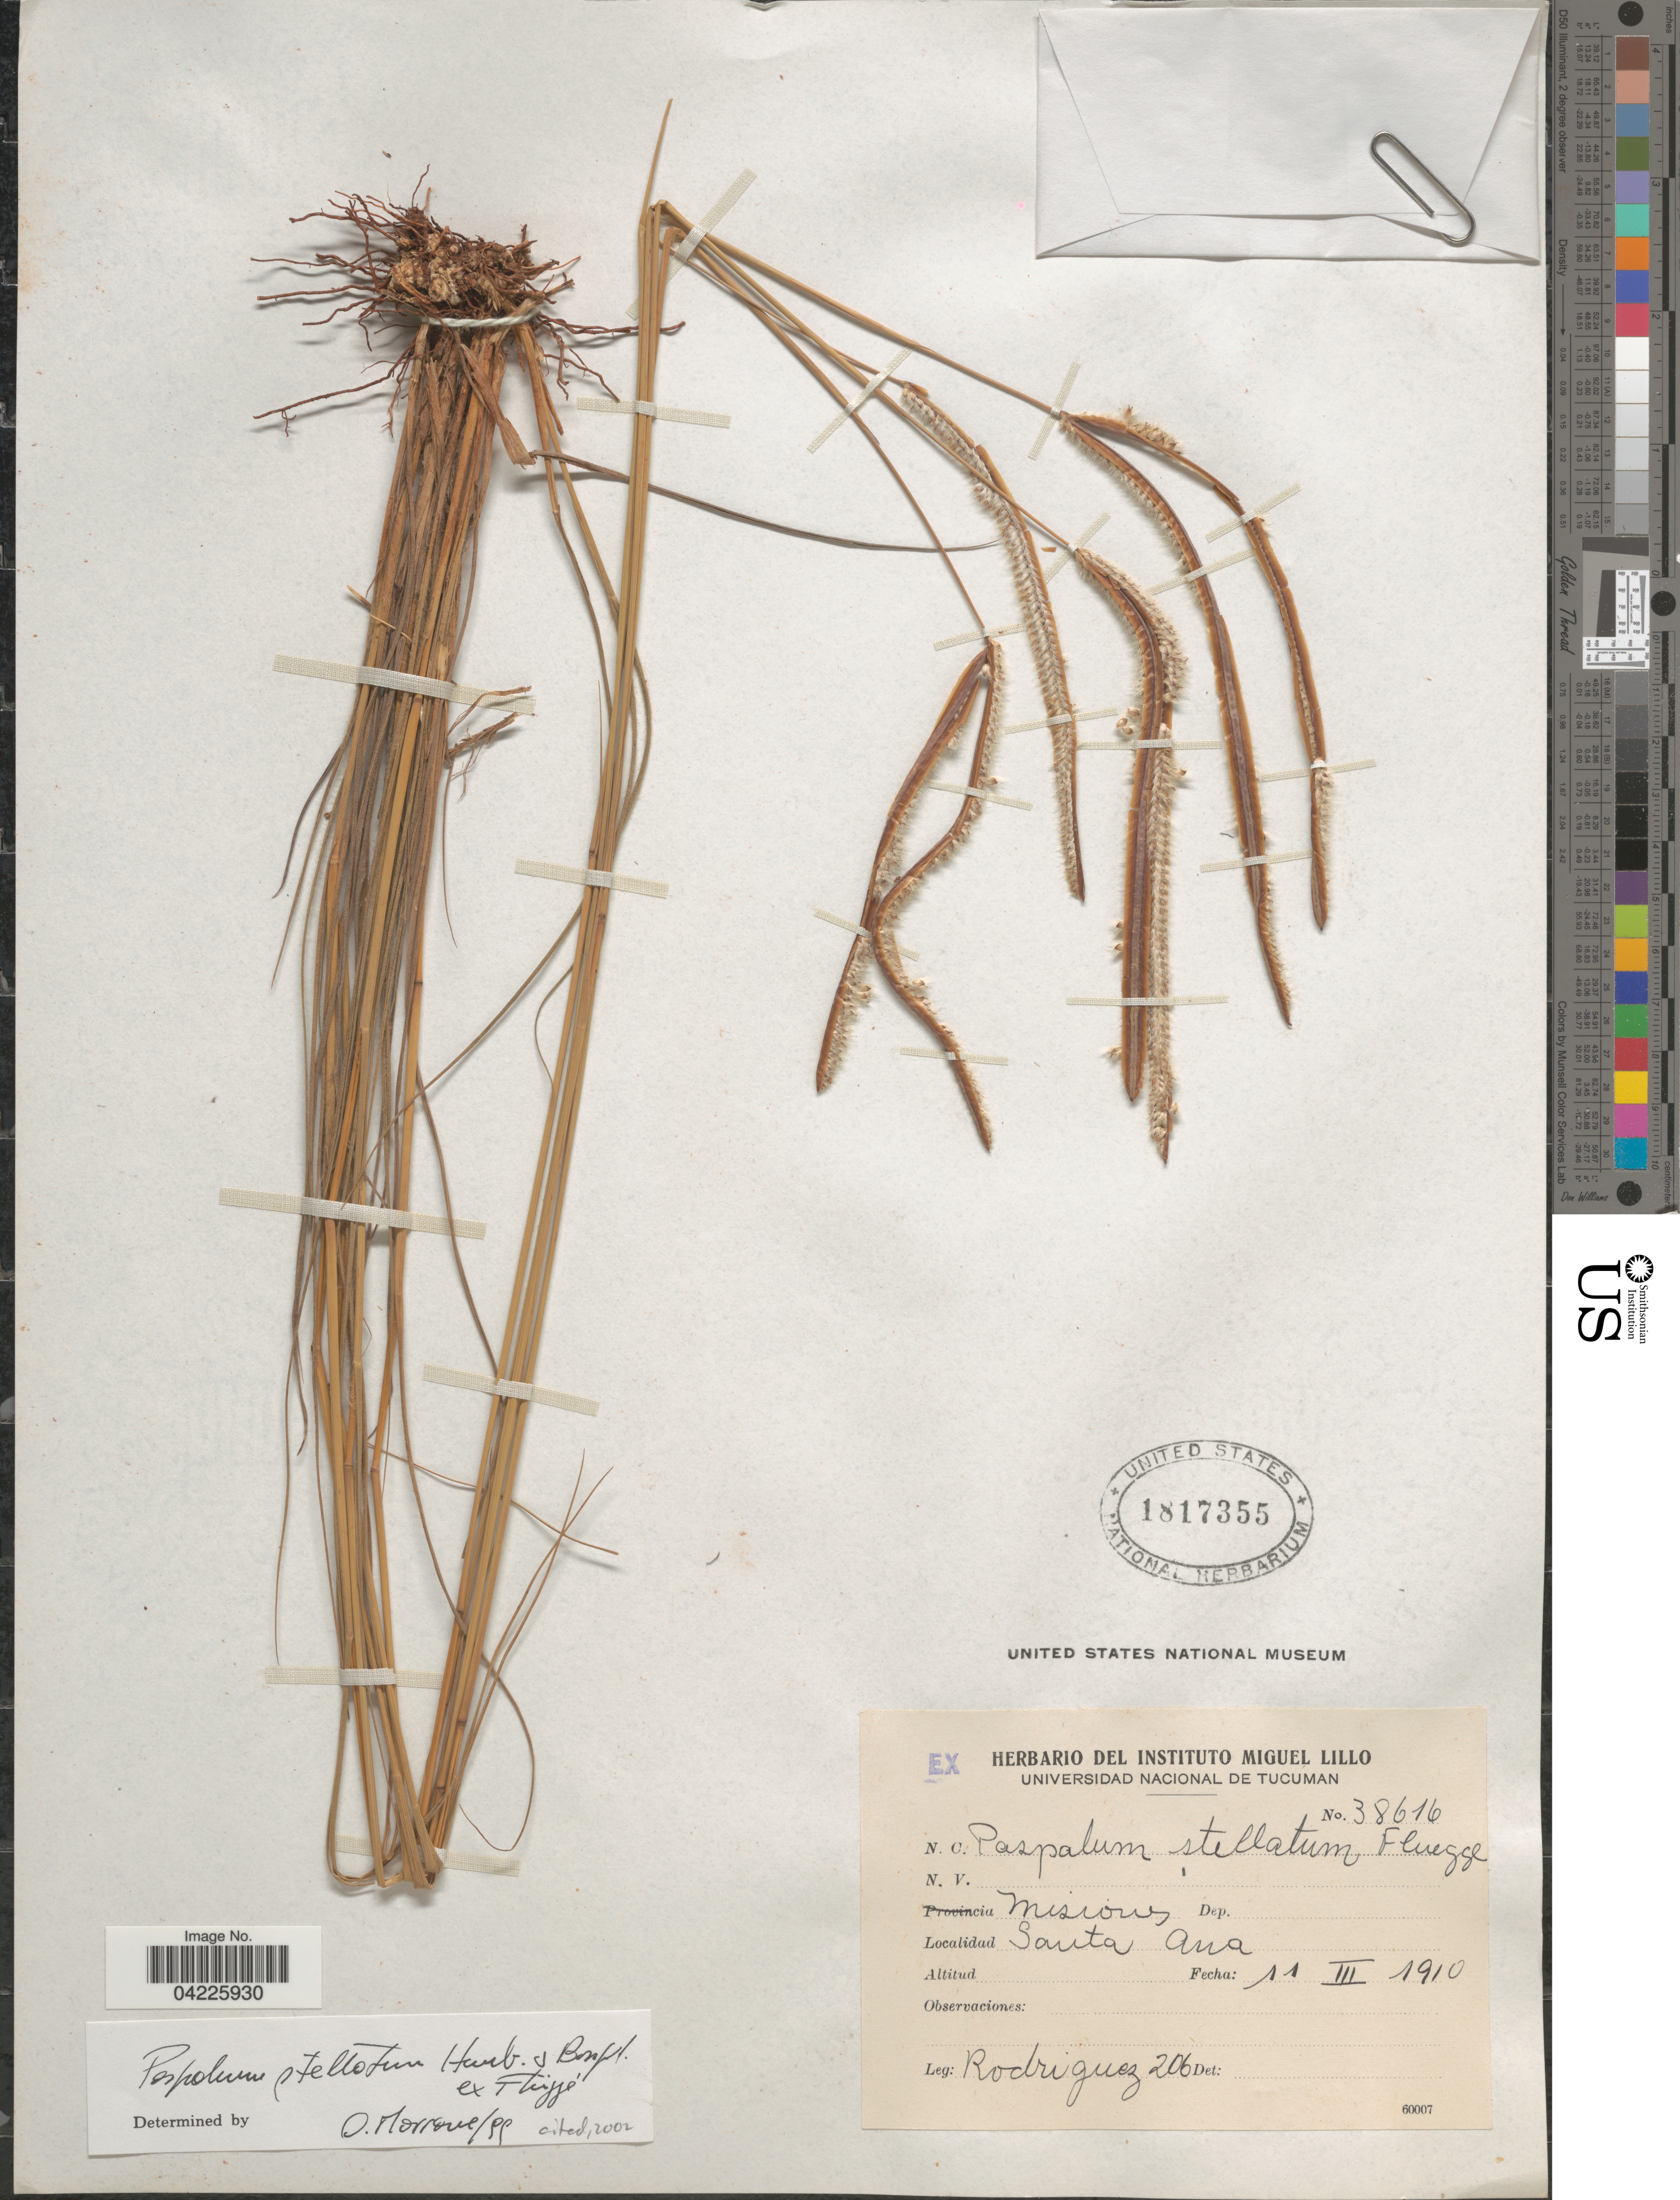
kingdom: Plantae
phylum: Tracheophyta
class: Liliopsida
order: Poales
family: Poaceae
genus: Paspalum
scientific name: Paspalum stellatum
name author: Humb. & Bonpl. ex Flüggé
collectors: Rodriguez, --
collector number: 206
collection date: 1910-03-11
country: Argentina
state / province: Misiones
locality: Santa Ana.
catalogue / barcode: US 1817355